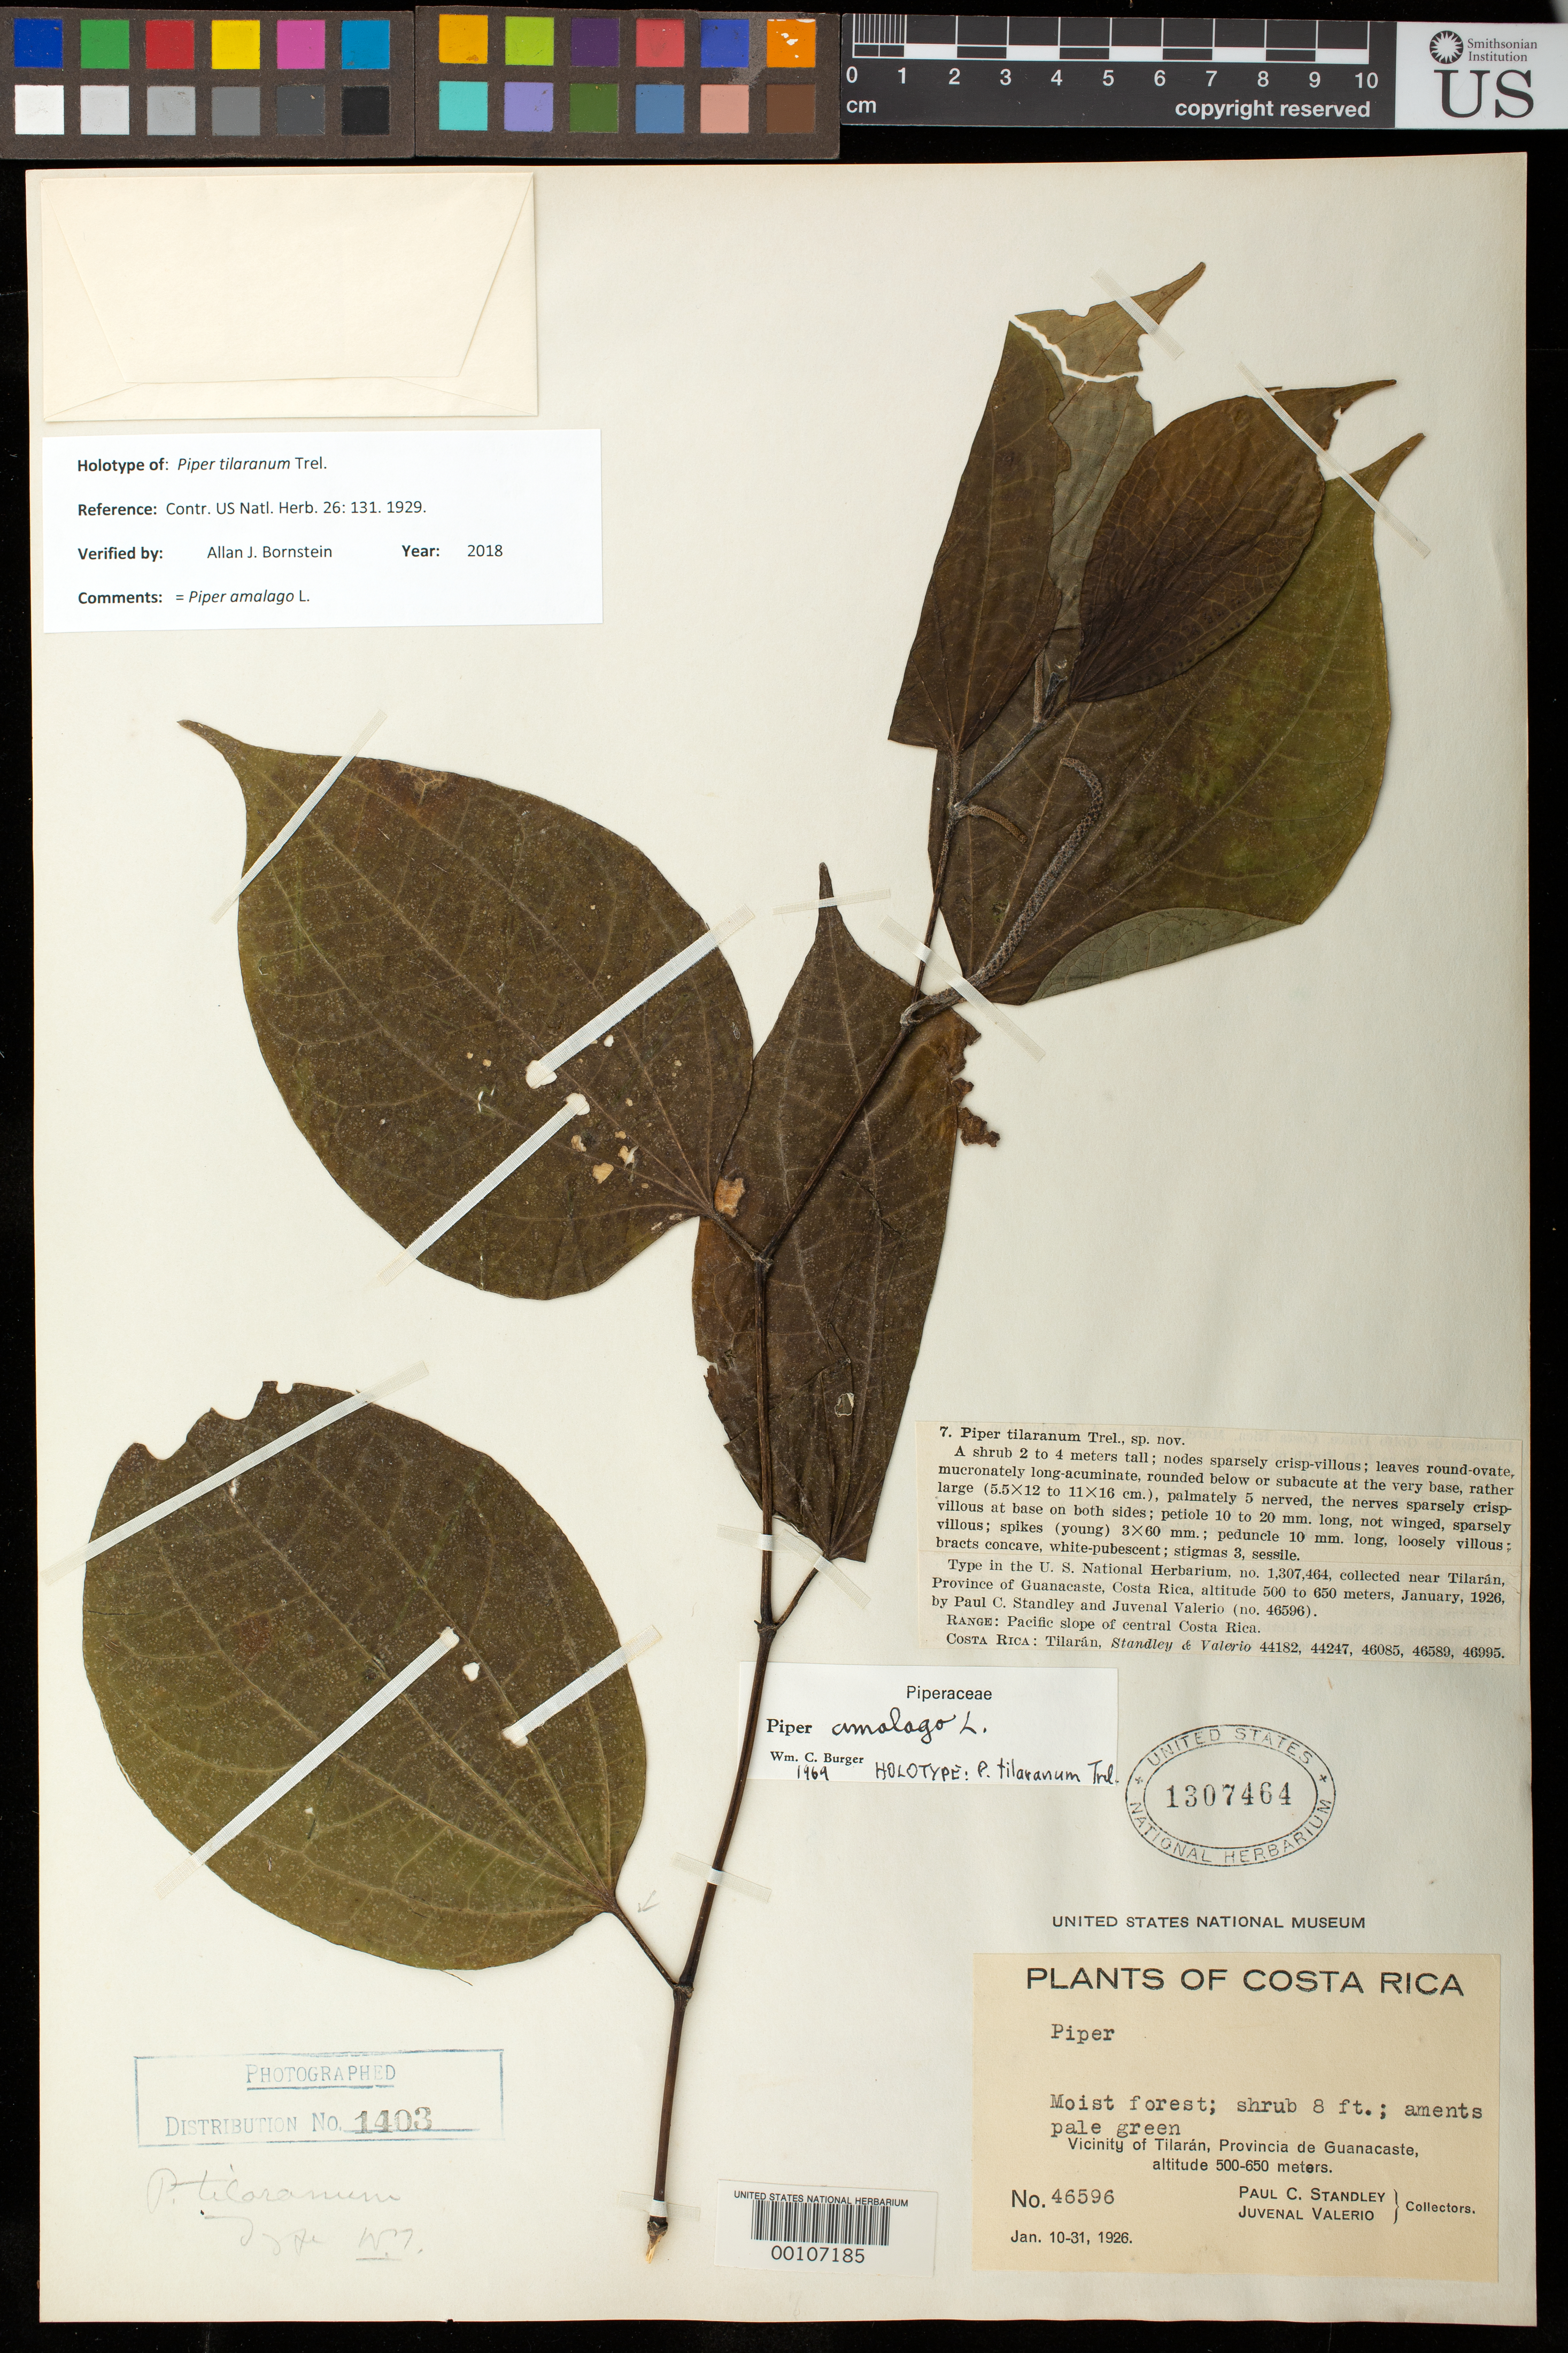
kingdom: Plantae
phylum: Tracheophyta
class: Magnoliopsida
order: Piperales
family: Piperaceae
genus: Piper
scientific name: Piper tilaranum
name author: Trel.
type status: Holotype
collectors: P. C. Standley & J. Valerio R.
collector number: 46596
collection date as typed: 10 Jan 1926 to 31 Jan 1926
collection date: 1926-01-10/1926-01-31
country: Costa Rica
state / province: Guanacaste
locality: Tilaran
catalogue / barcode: US 1307464